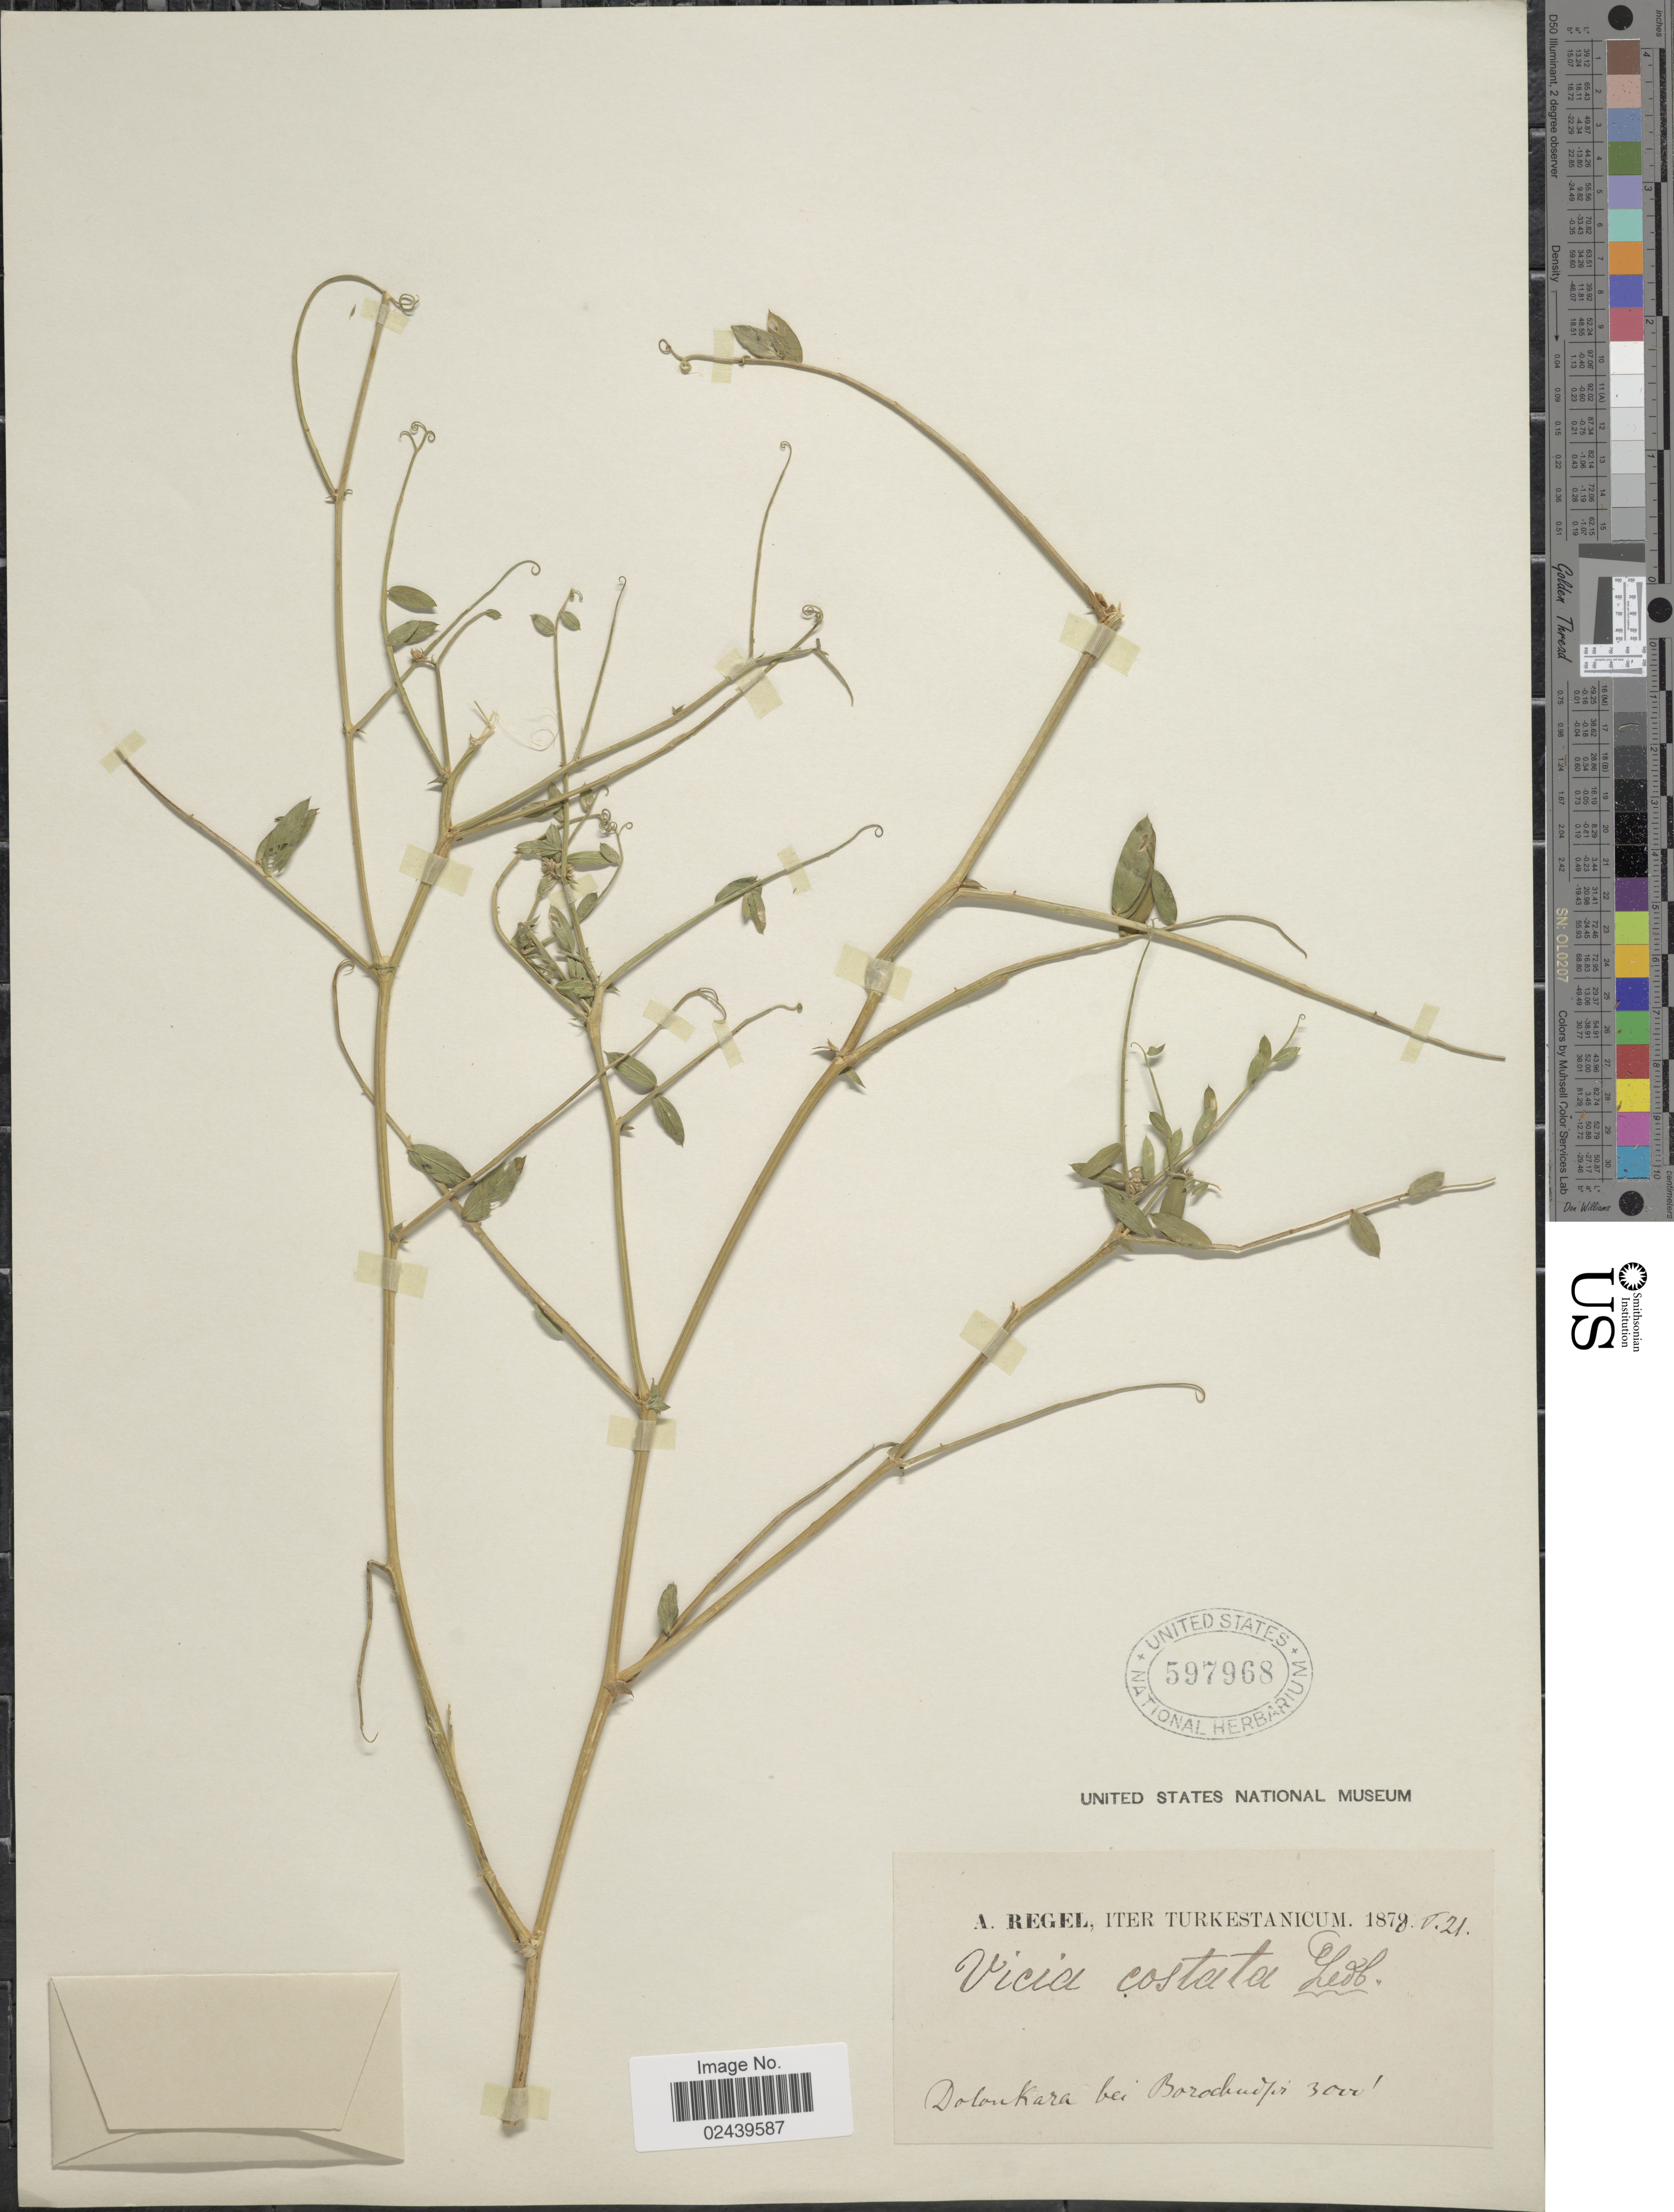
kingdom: Plantae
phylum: Tracheophyta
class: Magnoliopsida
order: Fabales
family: Fabaceae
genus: Vicia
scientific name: Vicia costata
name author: Ledeb.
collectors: A. Regel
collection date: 1879-05-21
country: Kyrgyzstan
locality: Turkestanicum. Dolonkara bei Borochudvi [interpreted]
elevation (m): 914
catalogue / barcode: US 597968